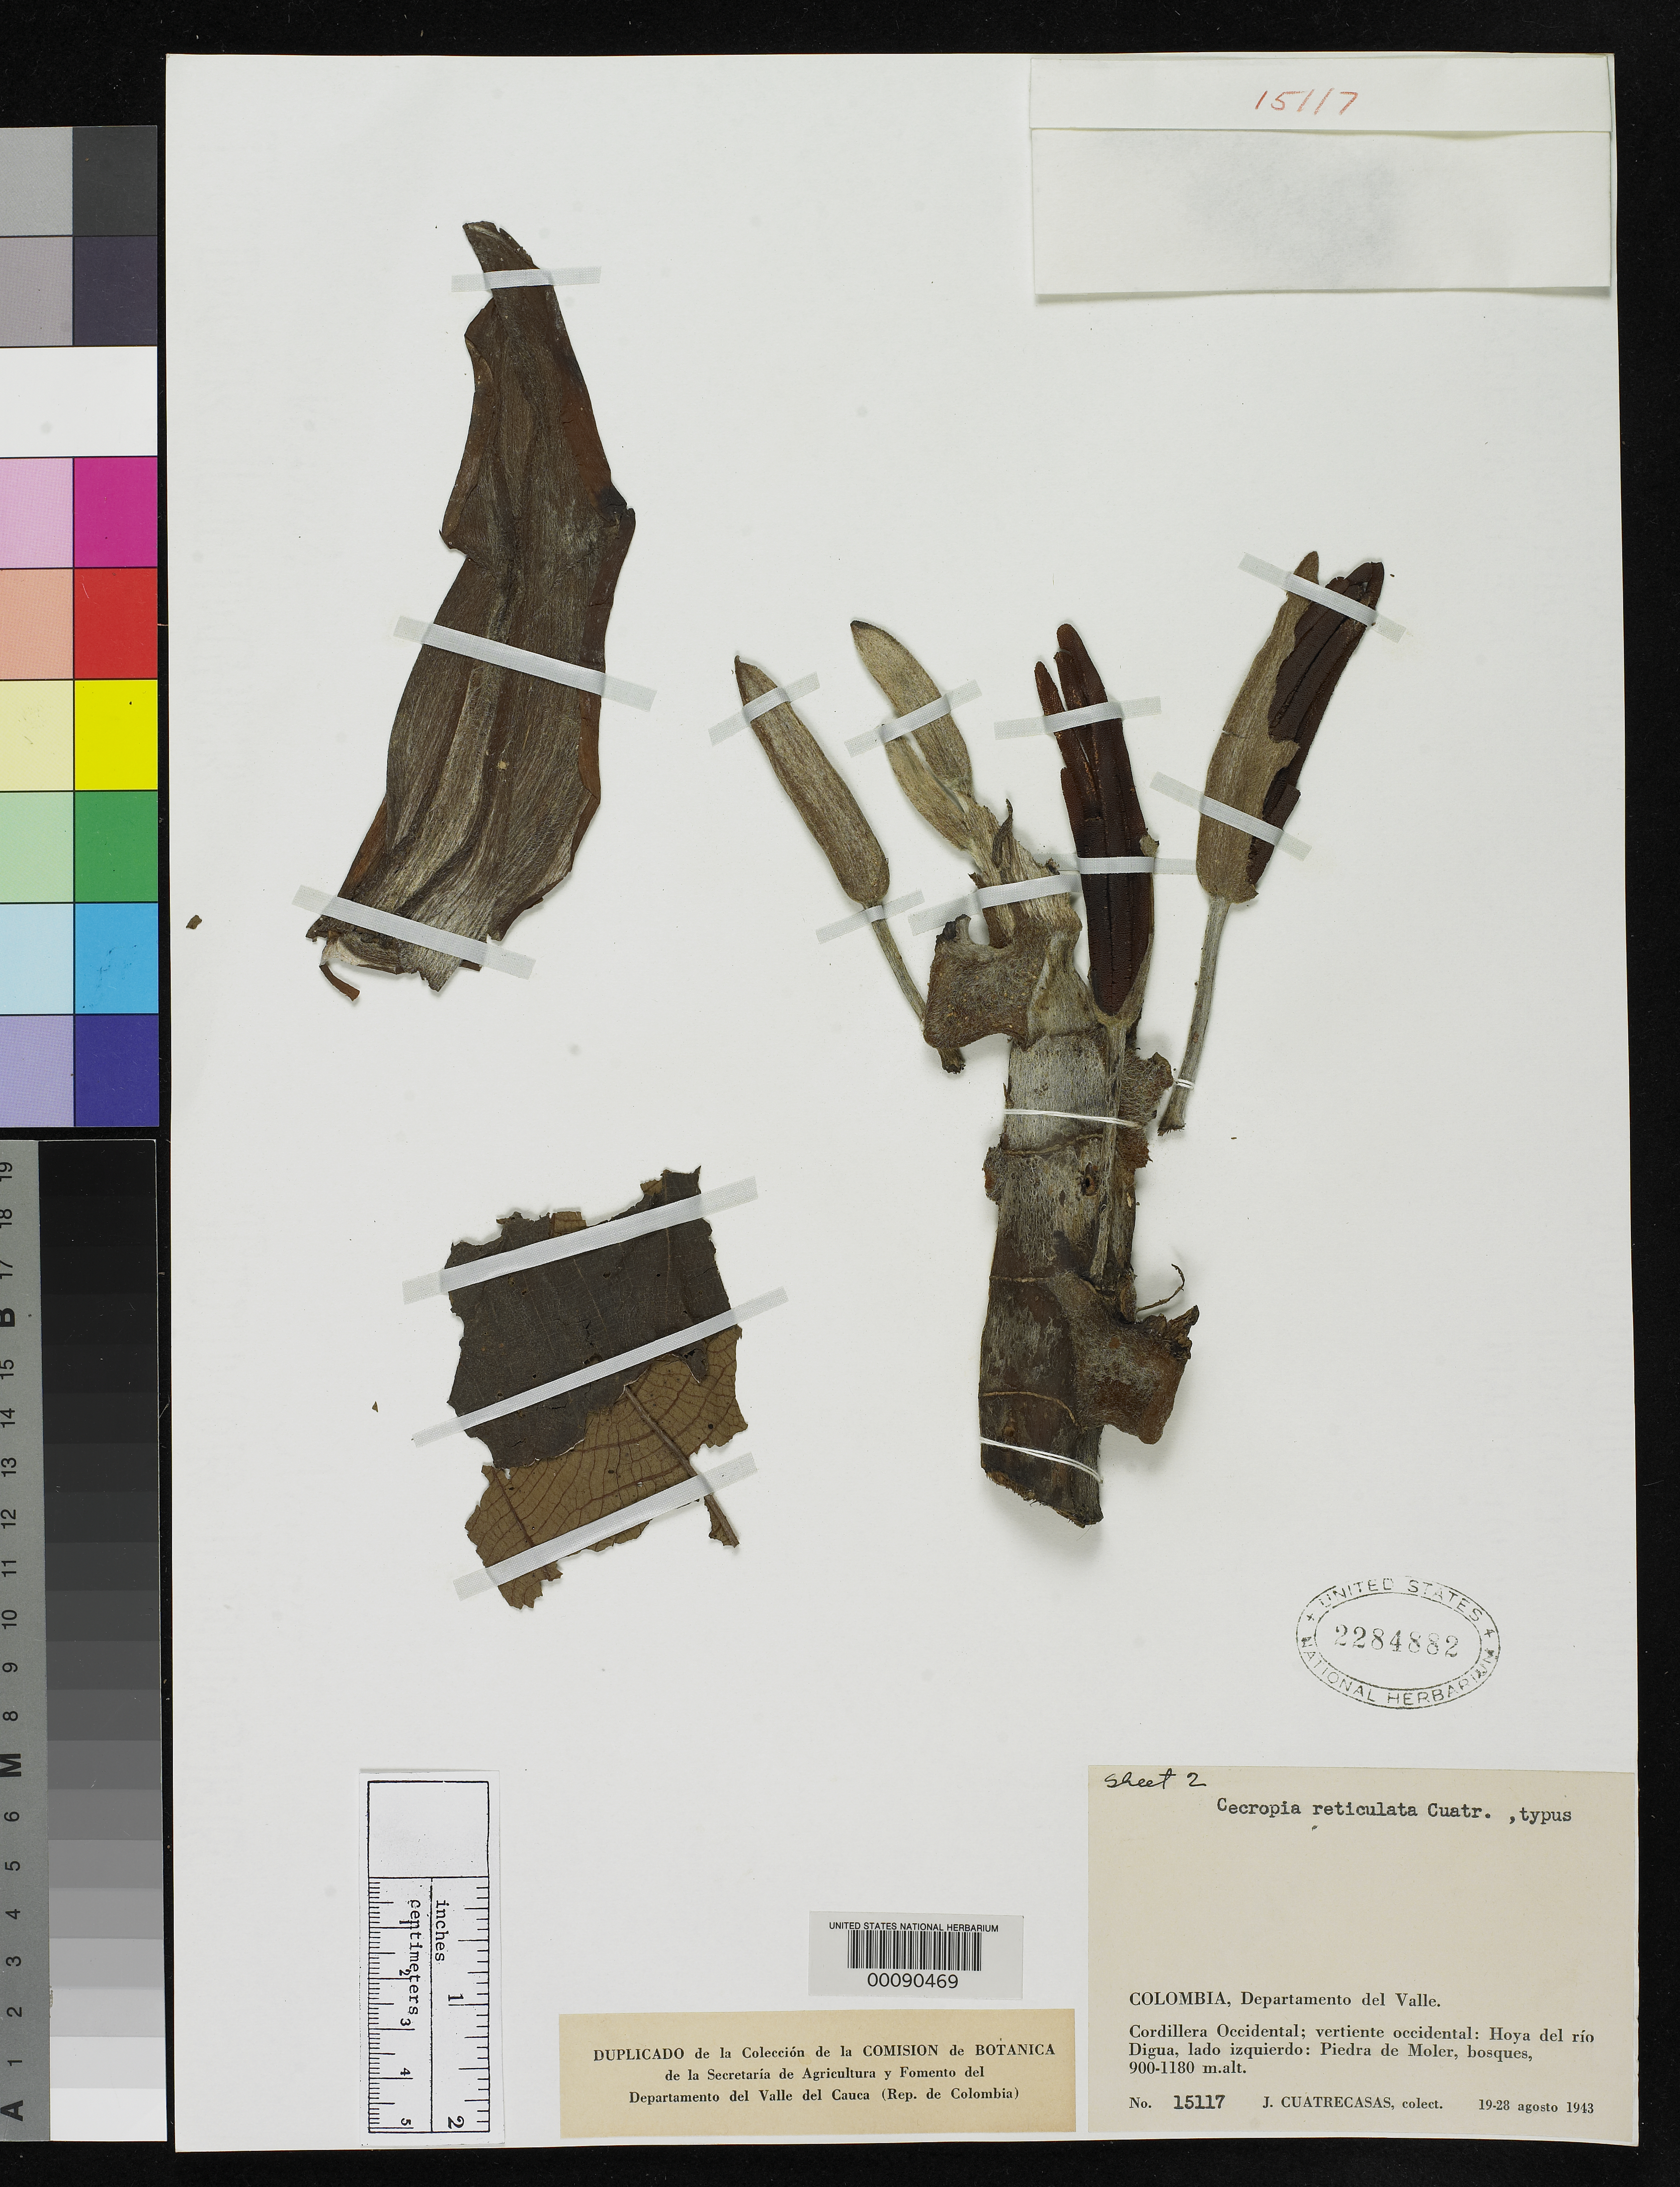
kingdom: Plantae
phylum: Tracheophyta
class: Magnoliopsida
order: Rosales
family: Urticaceae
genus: Cecropia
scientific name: Cecropia reticulata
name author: Cuatrec.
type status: Isotype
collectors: J. Cuatrecasas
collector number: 15117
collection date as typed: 19 Aug 1943 to 28 Aug 1943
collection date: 1943-08-19/1943-08-28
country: Colombia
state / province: Valle del Cauca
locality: Hoya del Rio Digua, Piedra de Moler.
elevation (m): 900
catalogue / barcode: US 2284882